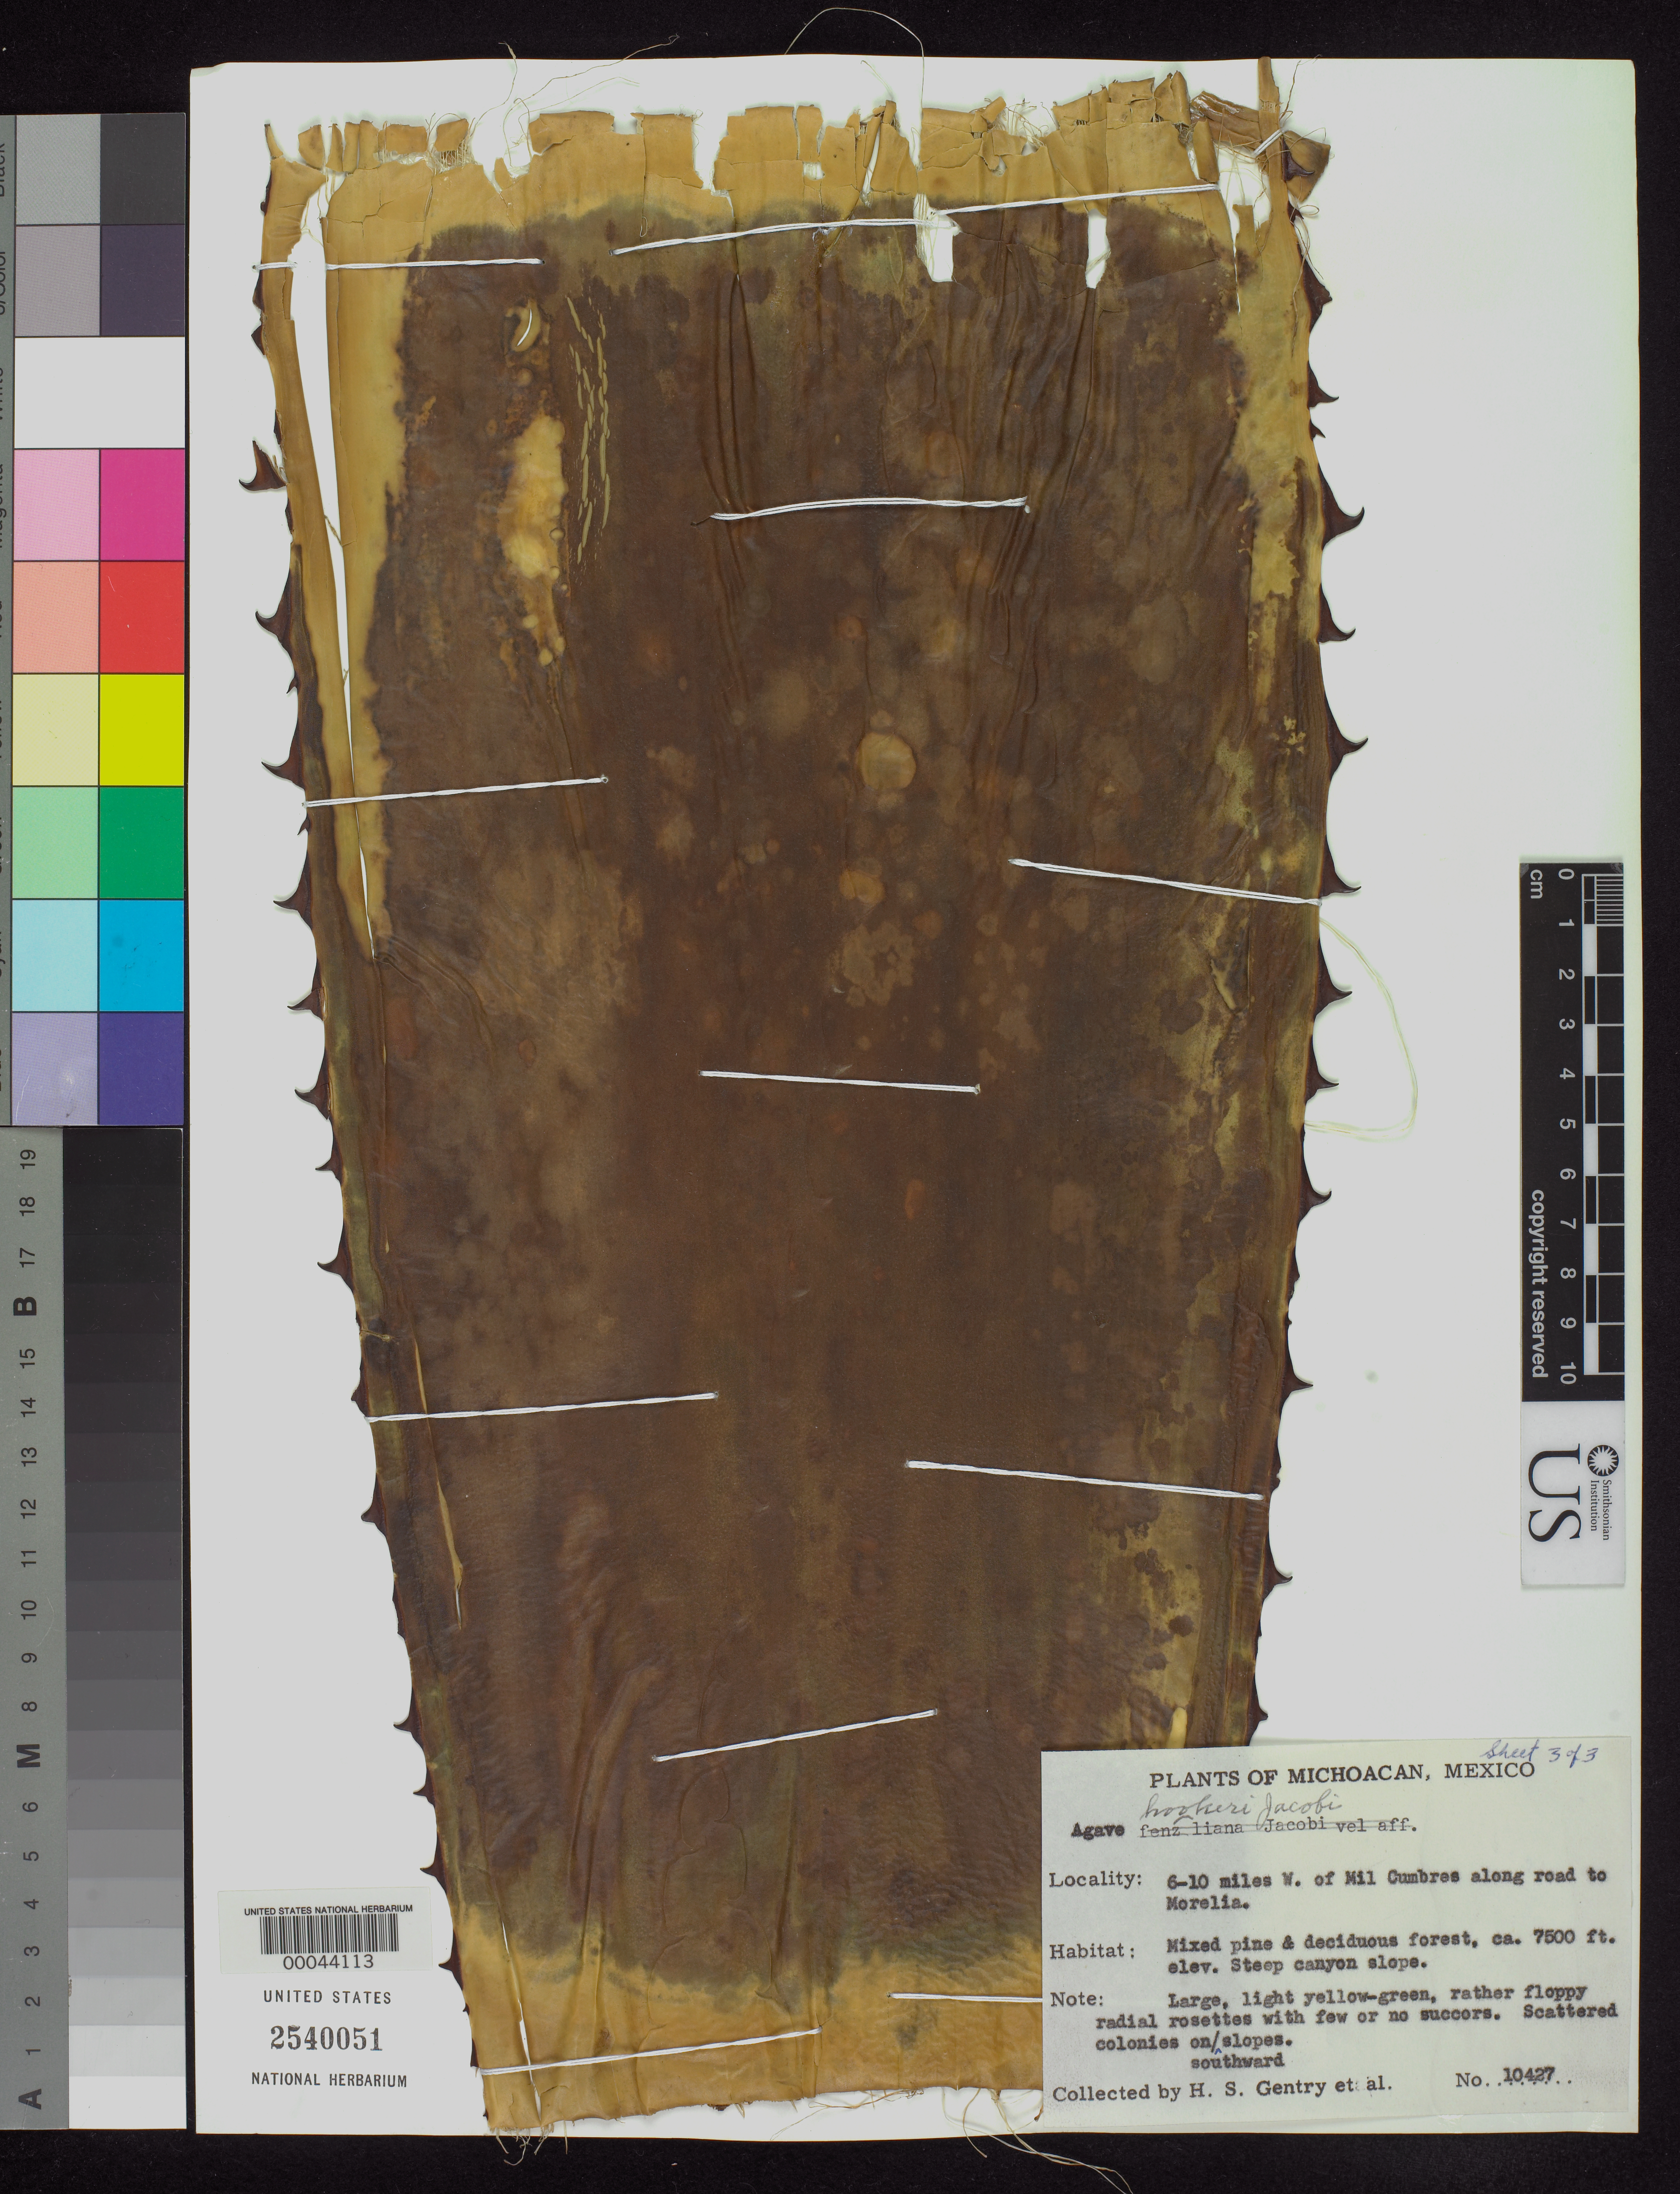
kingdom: Plantae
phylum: Tracheophyta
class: Liliopsida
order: Asparagales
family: Asparagaceae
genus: Agave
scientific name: Agave hookeri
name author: Jacobi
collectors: H. S. Gentry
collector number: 10427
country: Mexico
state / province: Michoacán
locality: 6-10 mi W of Mil Cumbres along road to Morelia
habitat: Mixed pine & deciduous forest; steep canyon slope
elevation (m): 2286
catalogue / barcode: US 2540051